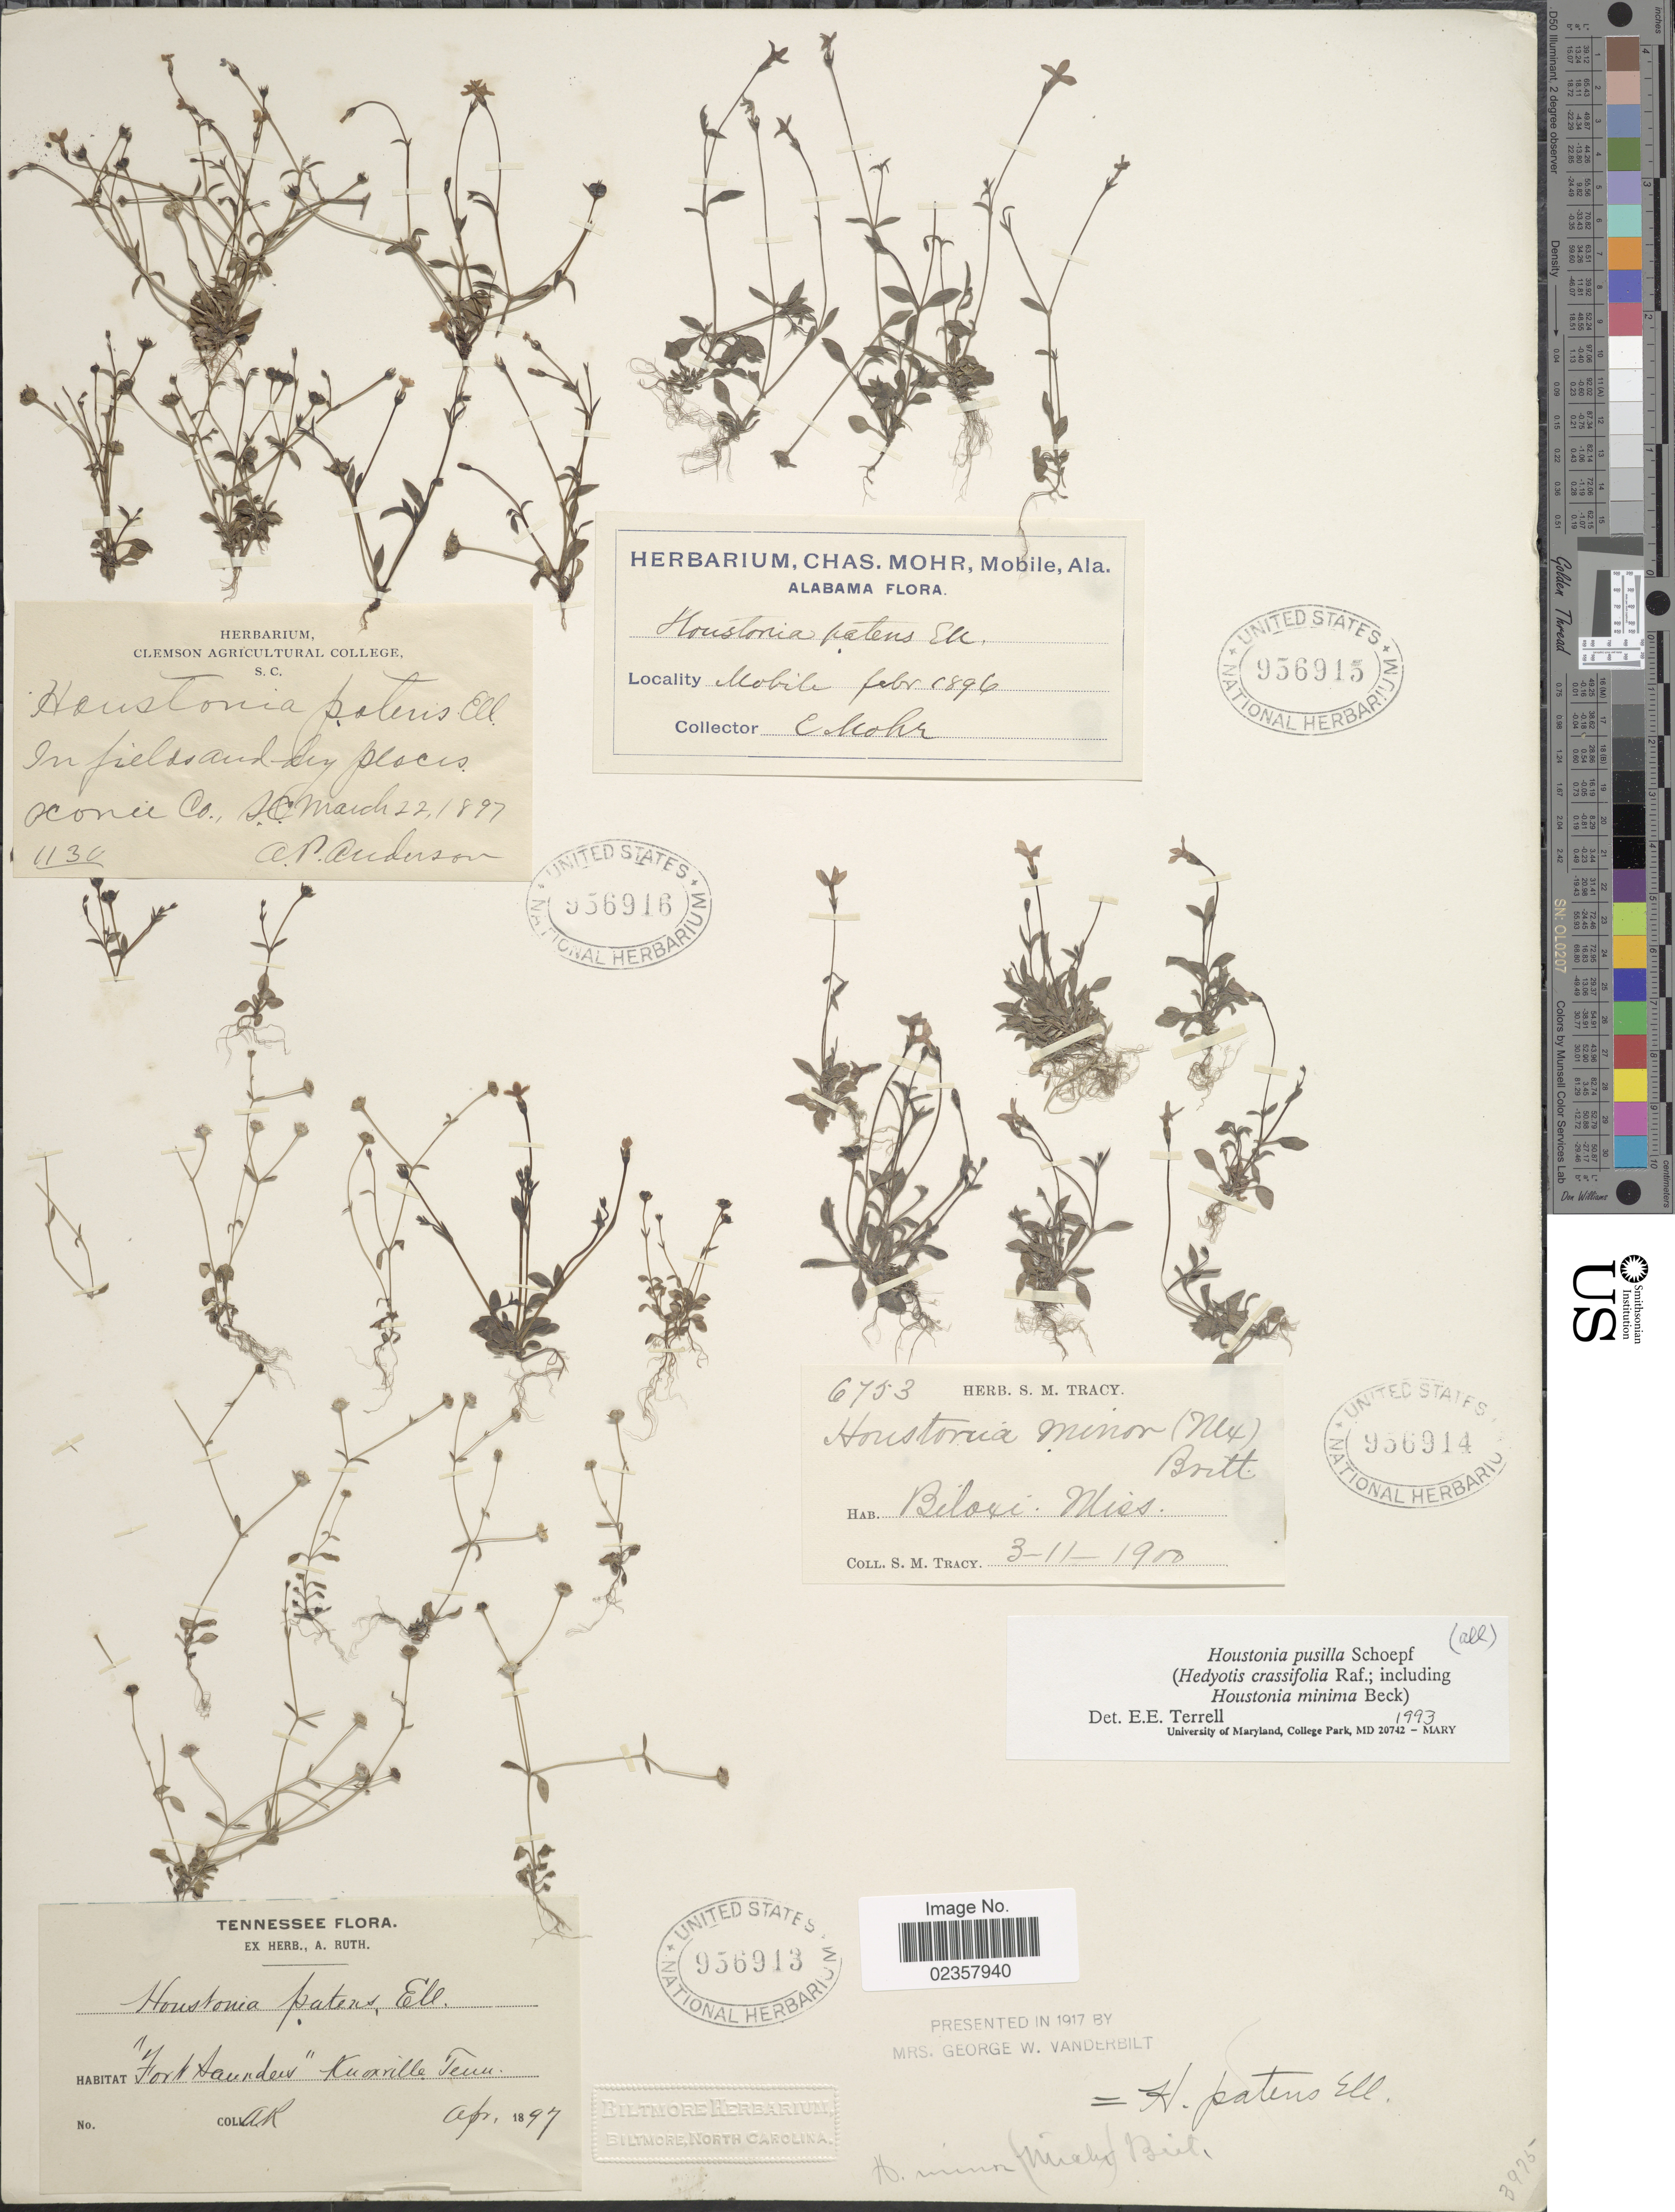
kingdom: Plantae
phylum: Tracheophyta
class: Magnoliopsida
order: Gentianales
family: Rubiaceae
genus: Houstonia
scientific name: Houstonia pusilla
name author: Schoepf.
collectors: A. P. Anderson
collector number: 1130*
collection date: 1897-03-22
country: United States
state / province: South Carolina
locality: In fields and dry places Oconee Co., S.C.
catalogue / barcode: US 956916-3